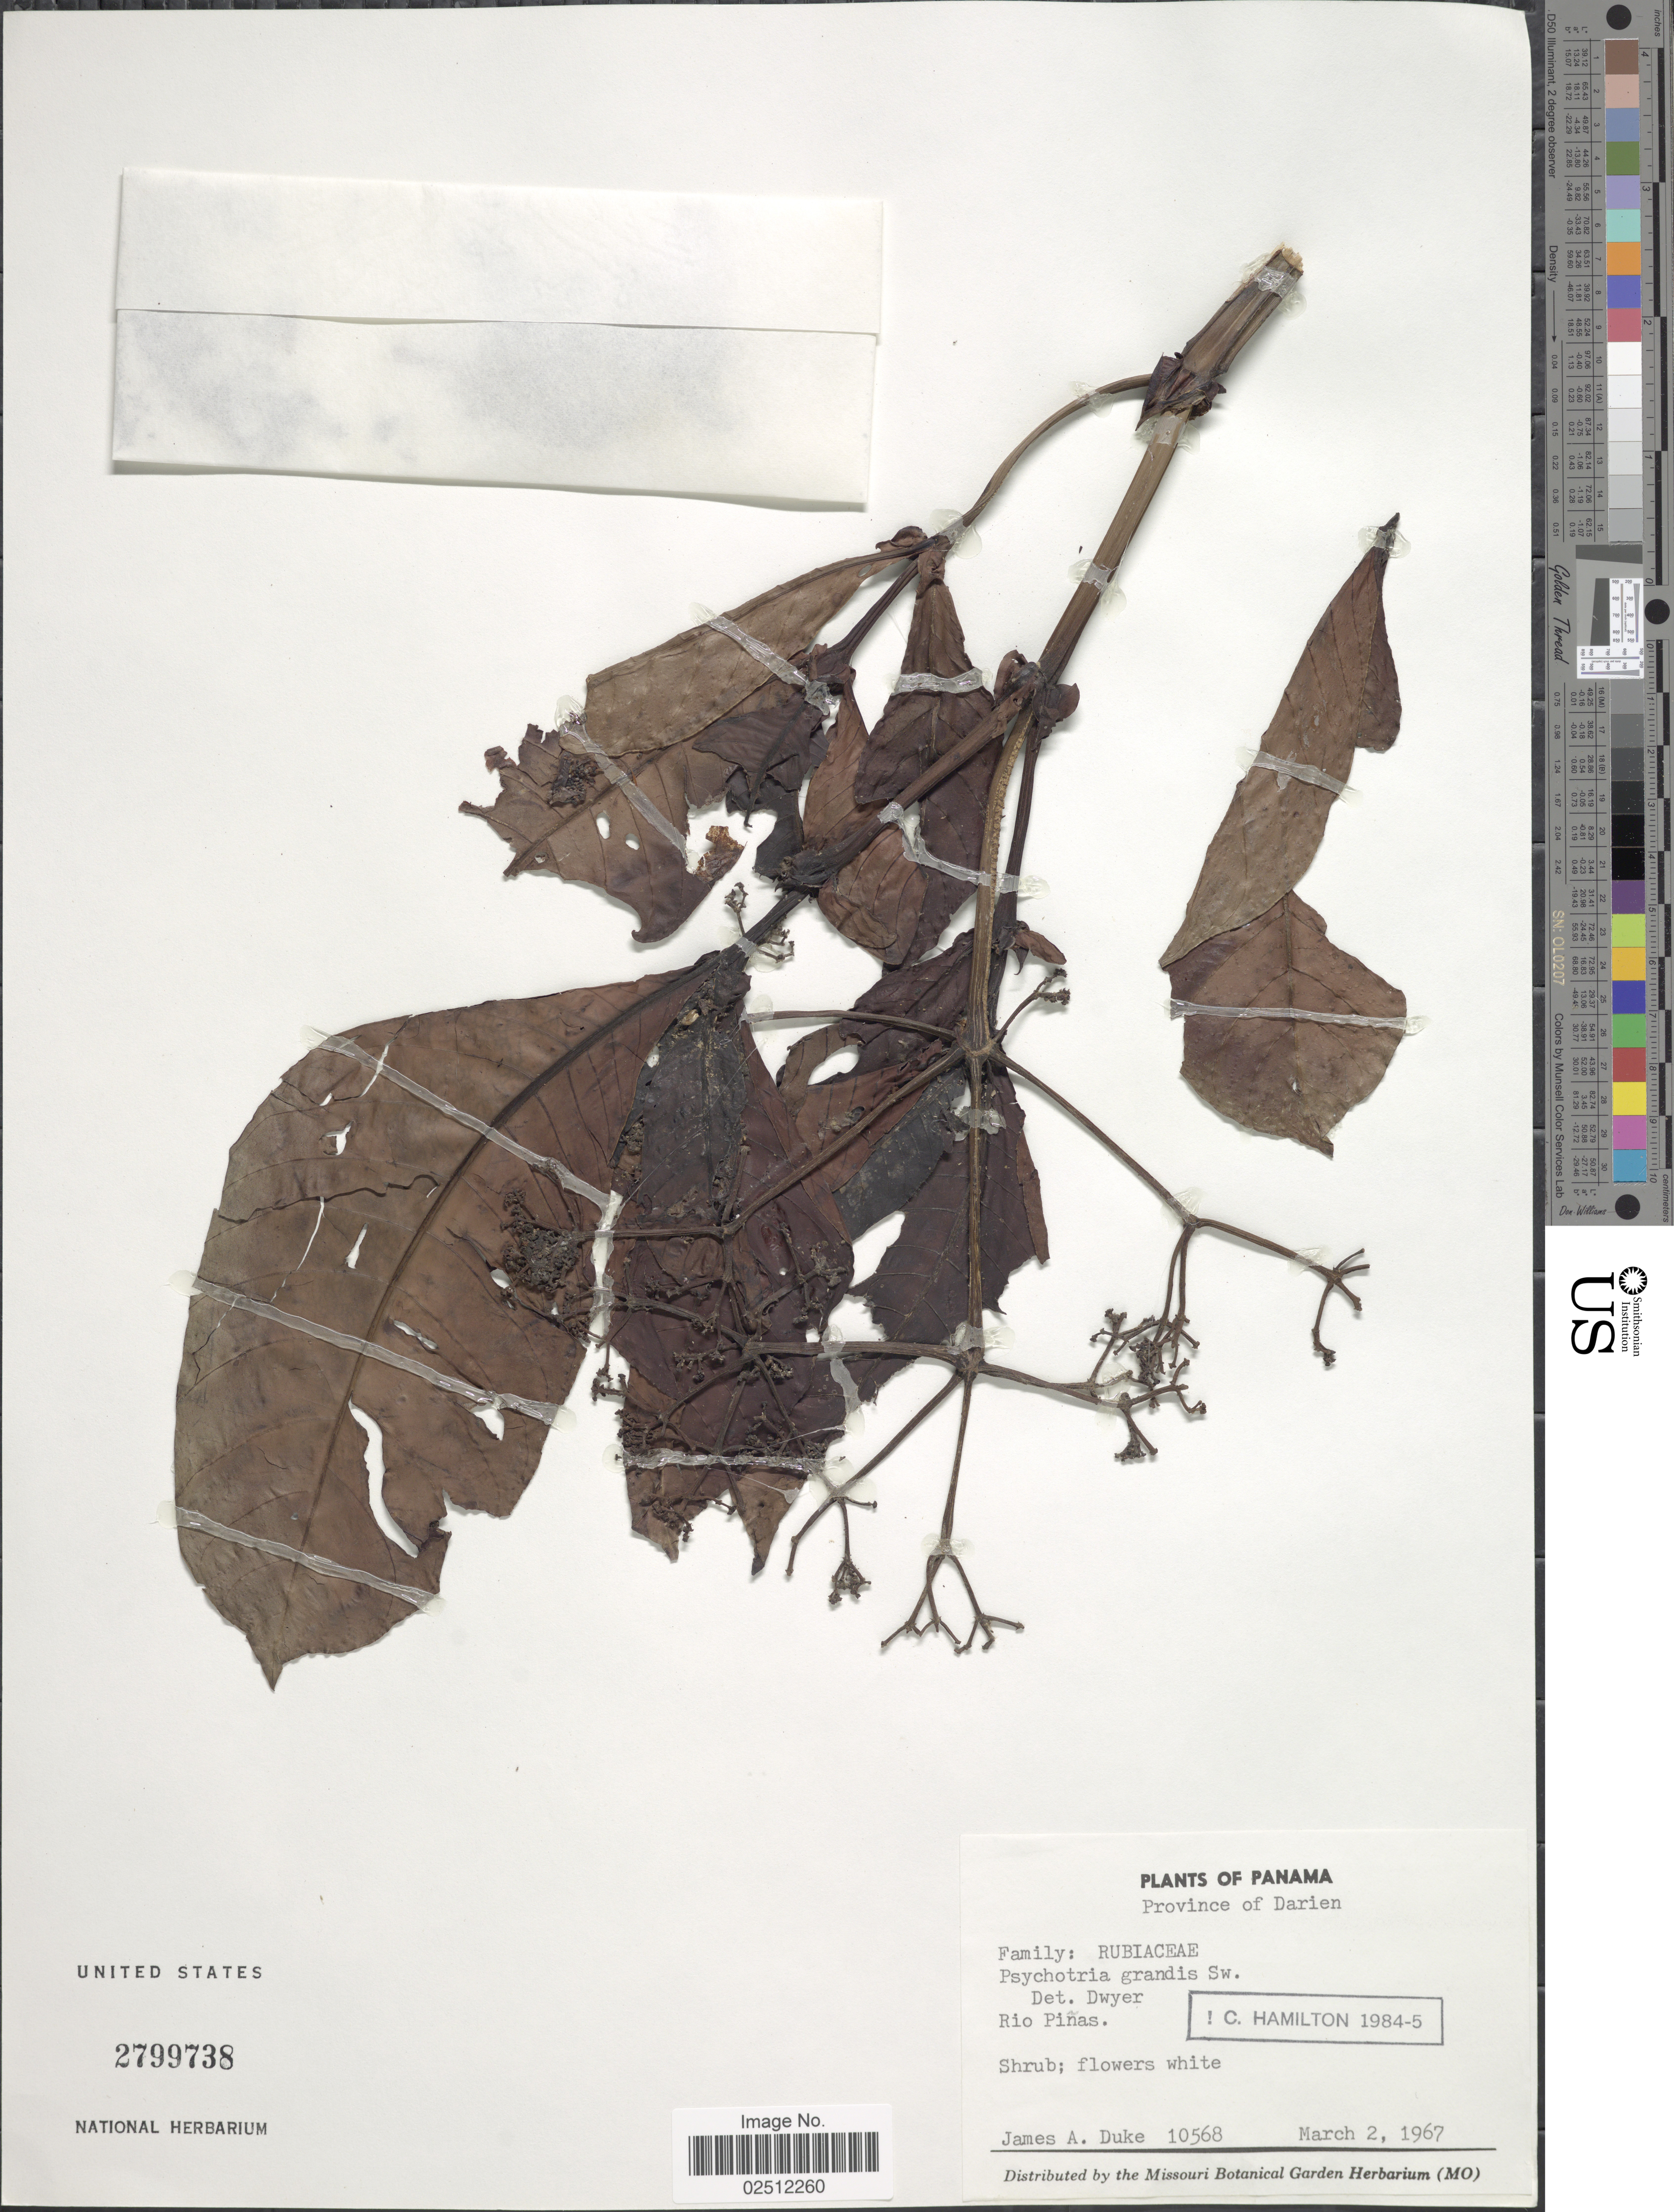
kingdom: Plantae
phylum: Tracheophyta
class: Magnoliopsida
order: Gentianales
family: Rubiaceae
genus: Psychotria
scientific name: Psychotria grandis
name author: Sw.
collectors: J. A. Duke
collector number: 10568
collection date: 1967-03-02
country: Panama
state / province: Darién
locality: Rio Piñas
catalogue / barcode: US 2799738